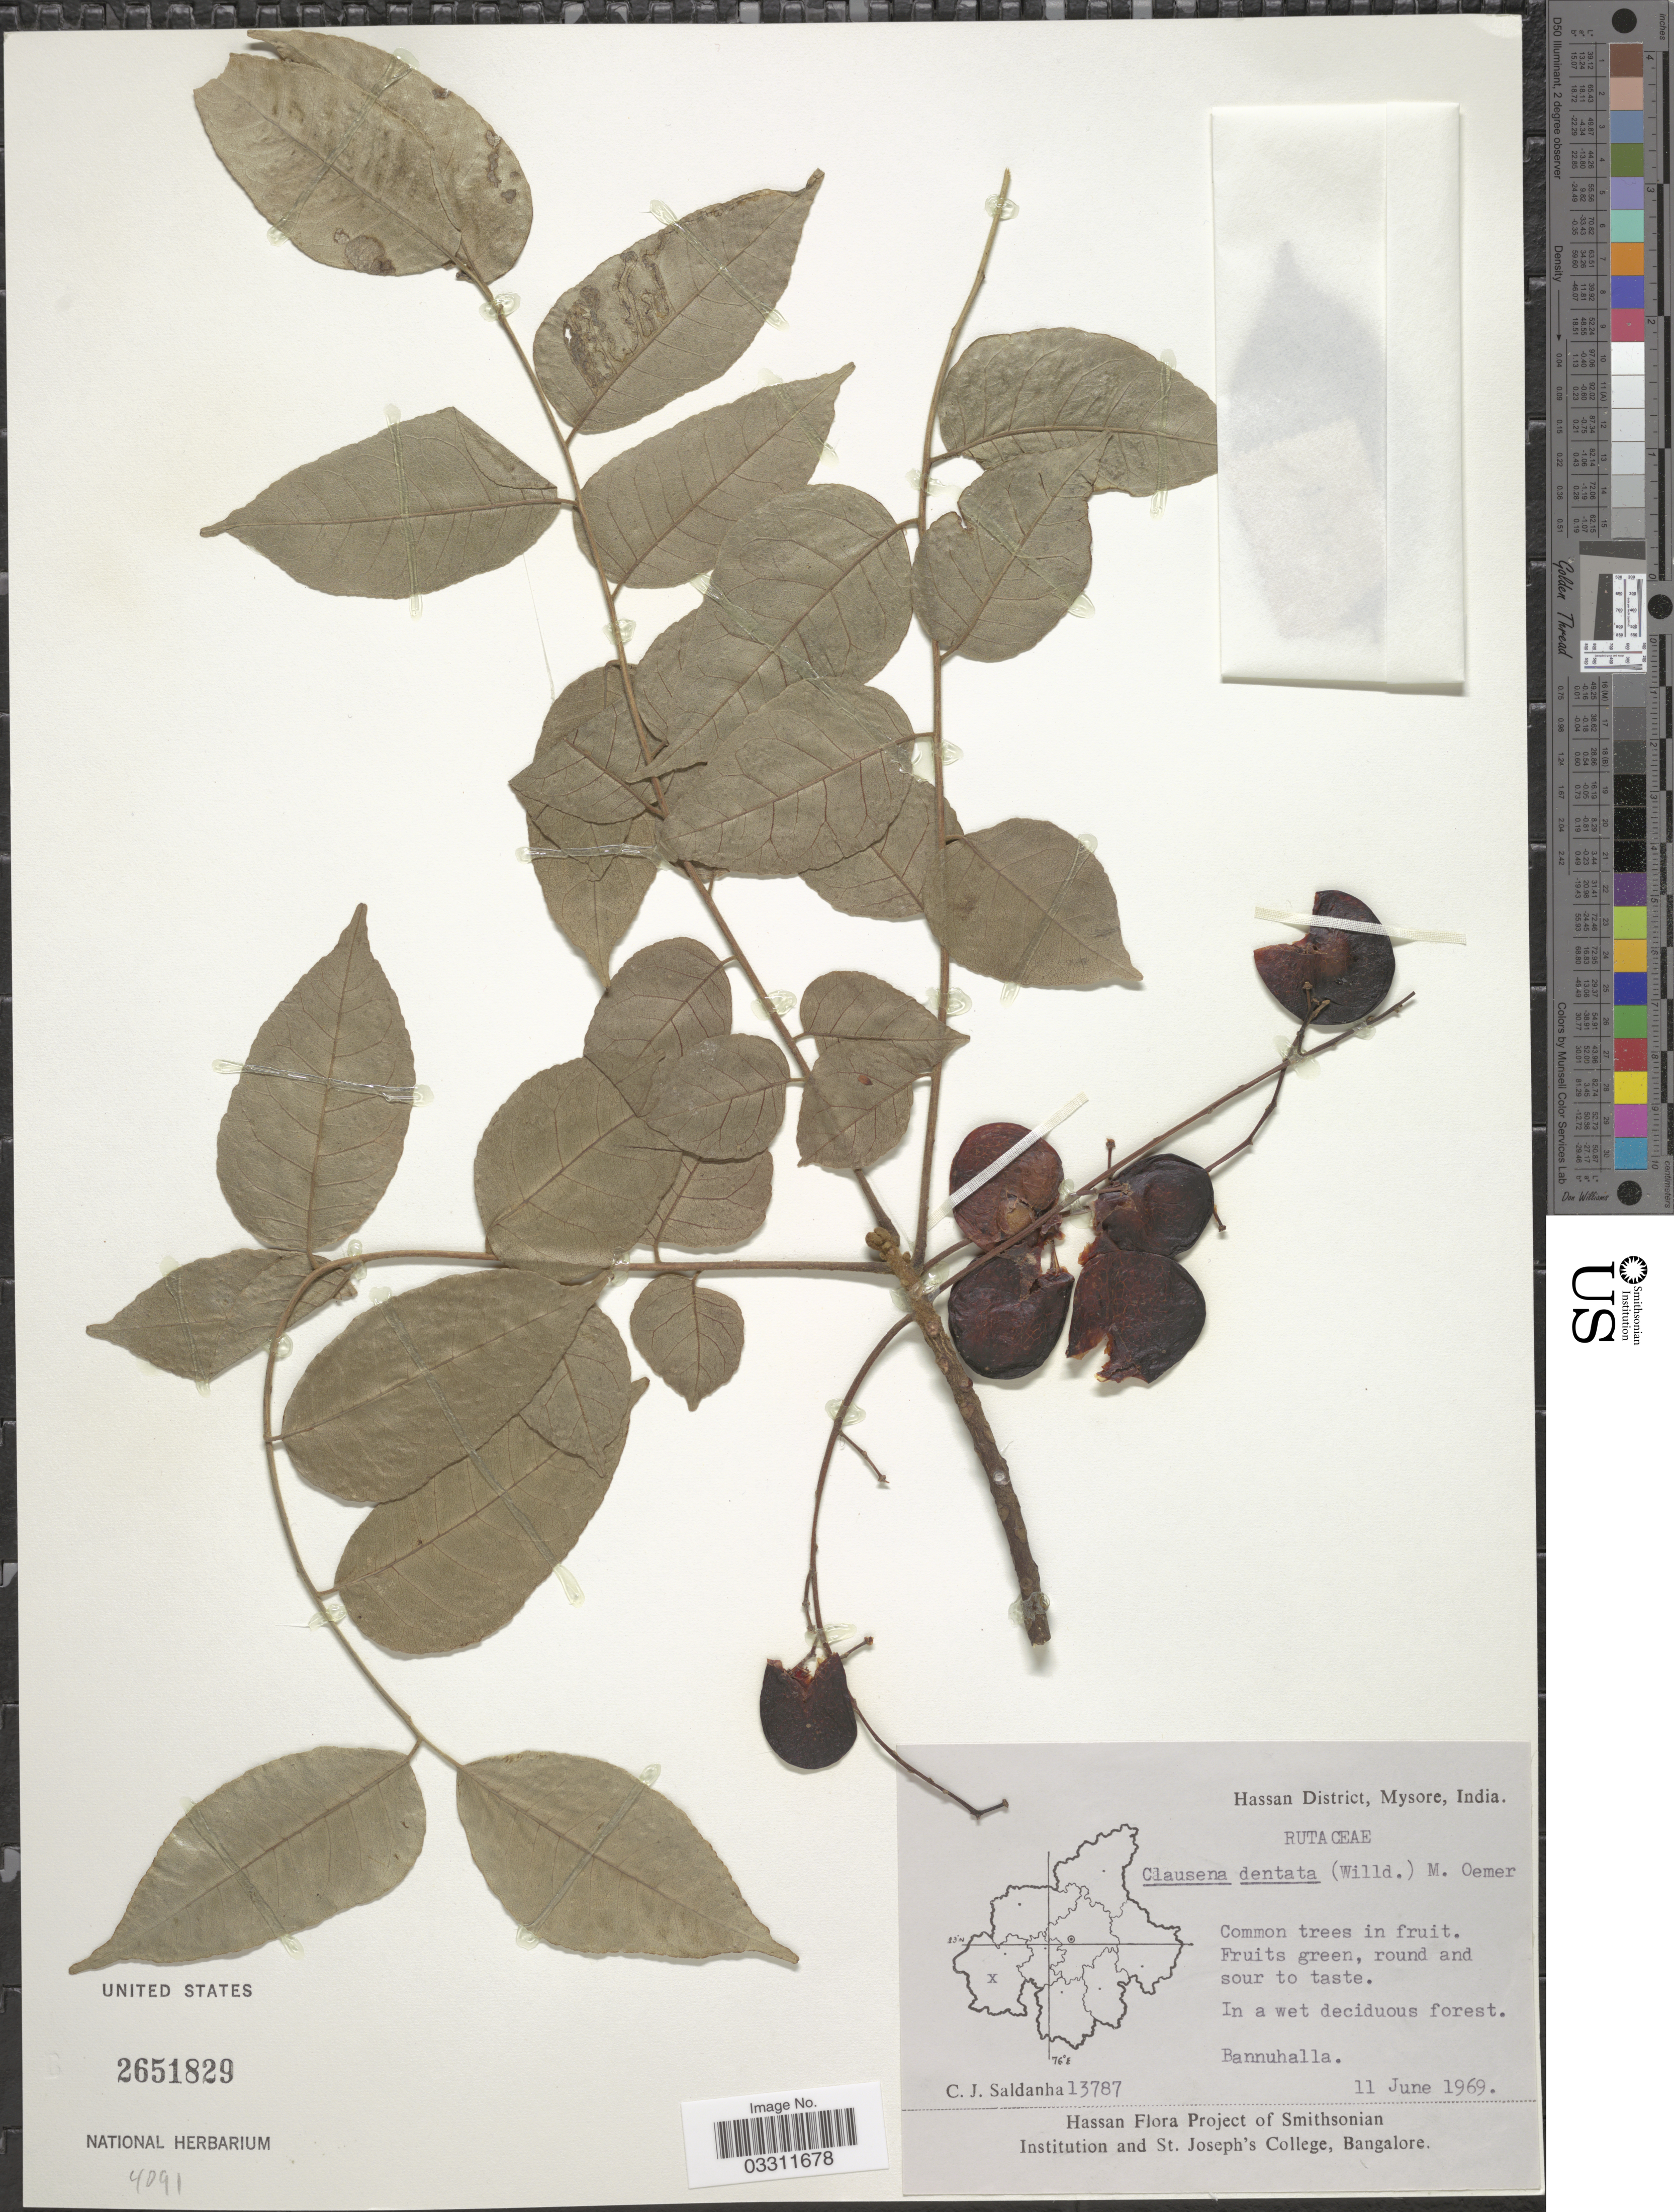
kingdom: Plantae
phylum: Tracheophyta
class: Magnoliopsida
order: Sapindales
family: Rutaceae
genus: Clausena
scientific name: Clausena anisata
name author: (Willd.) Benth.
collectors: C. J. Saldanha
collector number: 13787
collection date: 1969-06-11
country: India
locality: Hassan District, Mysore. Bannuhalla.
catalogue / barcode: US 2651829